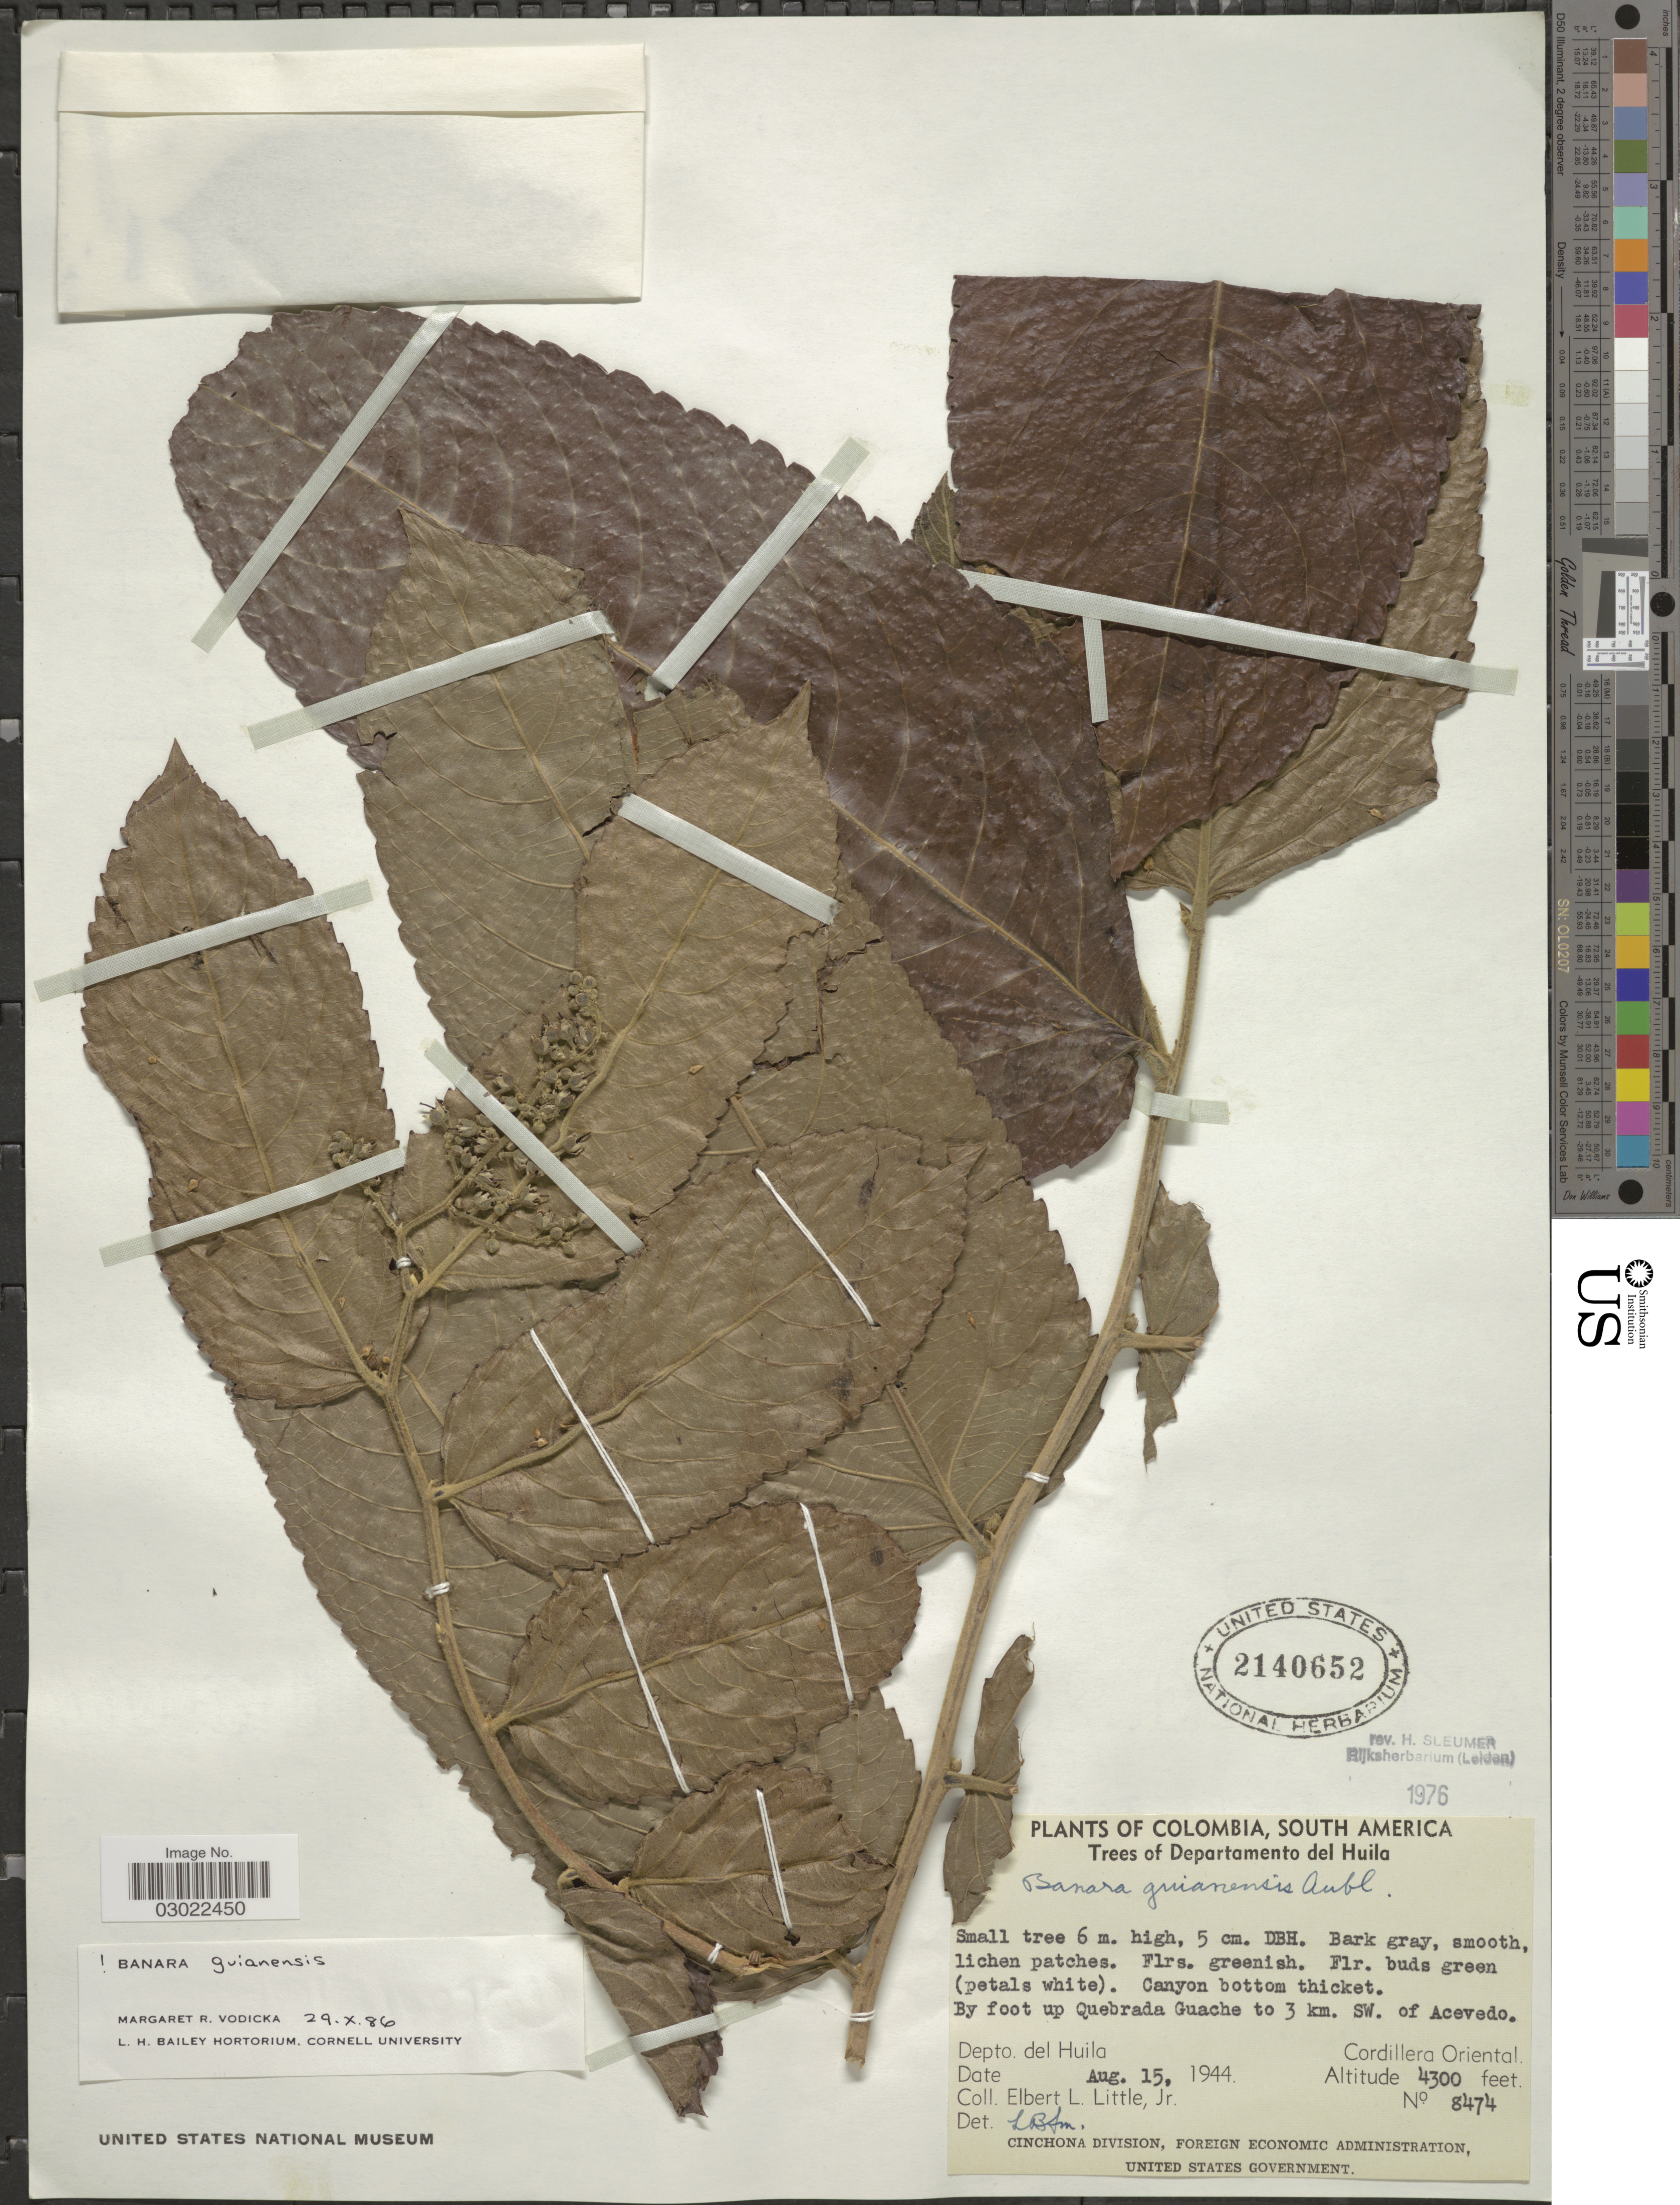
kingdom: Plantae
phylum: Tracheophyta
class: Magnoliopsida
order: Malpighiales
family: Salicaceae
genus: Banara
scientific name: Banara guianensis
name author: Aubl.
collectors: E. L. Little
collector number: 8474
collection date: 1944-08-15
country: Colombia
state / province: Huila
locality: Trees of Departamento del Huila. Canyon bottom thicket. By foot up Quebrada Guache to 3 km. SW. of Acevedo. Depto. del Huila. Cordillera Oriental.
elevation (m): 1311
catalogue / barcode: US 2140652